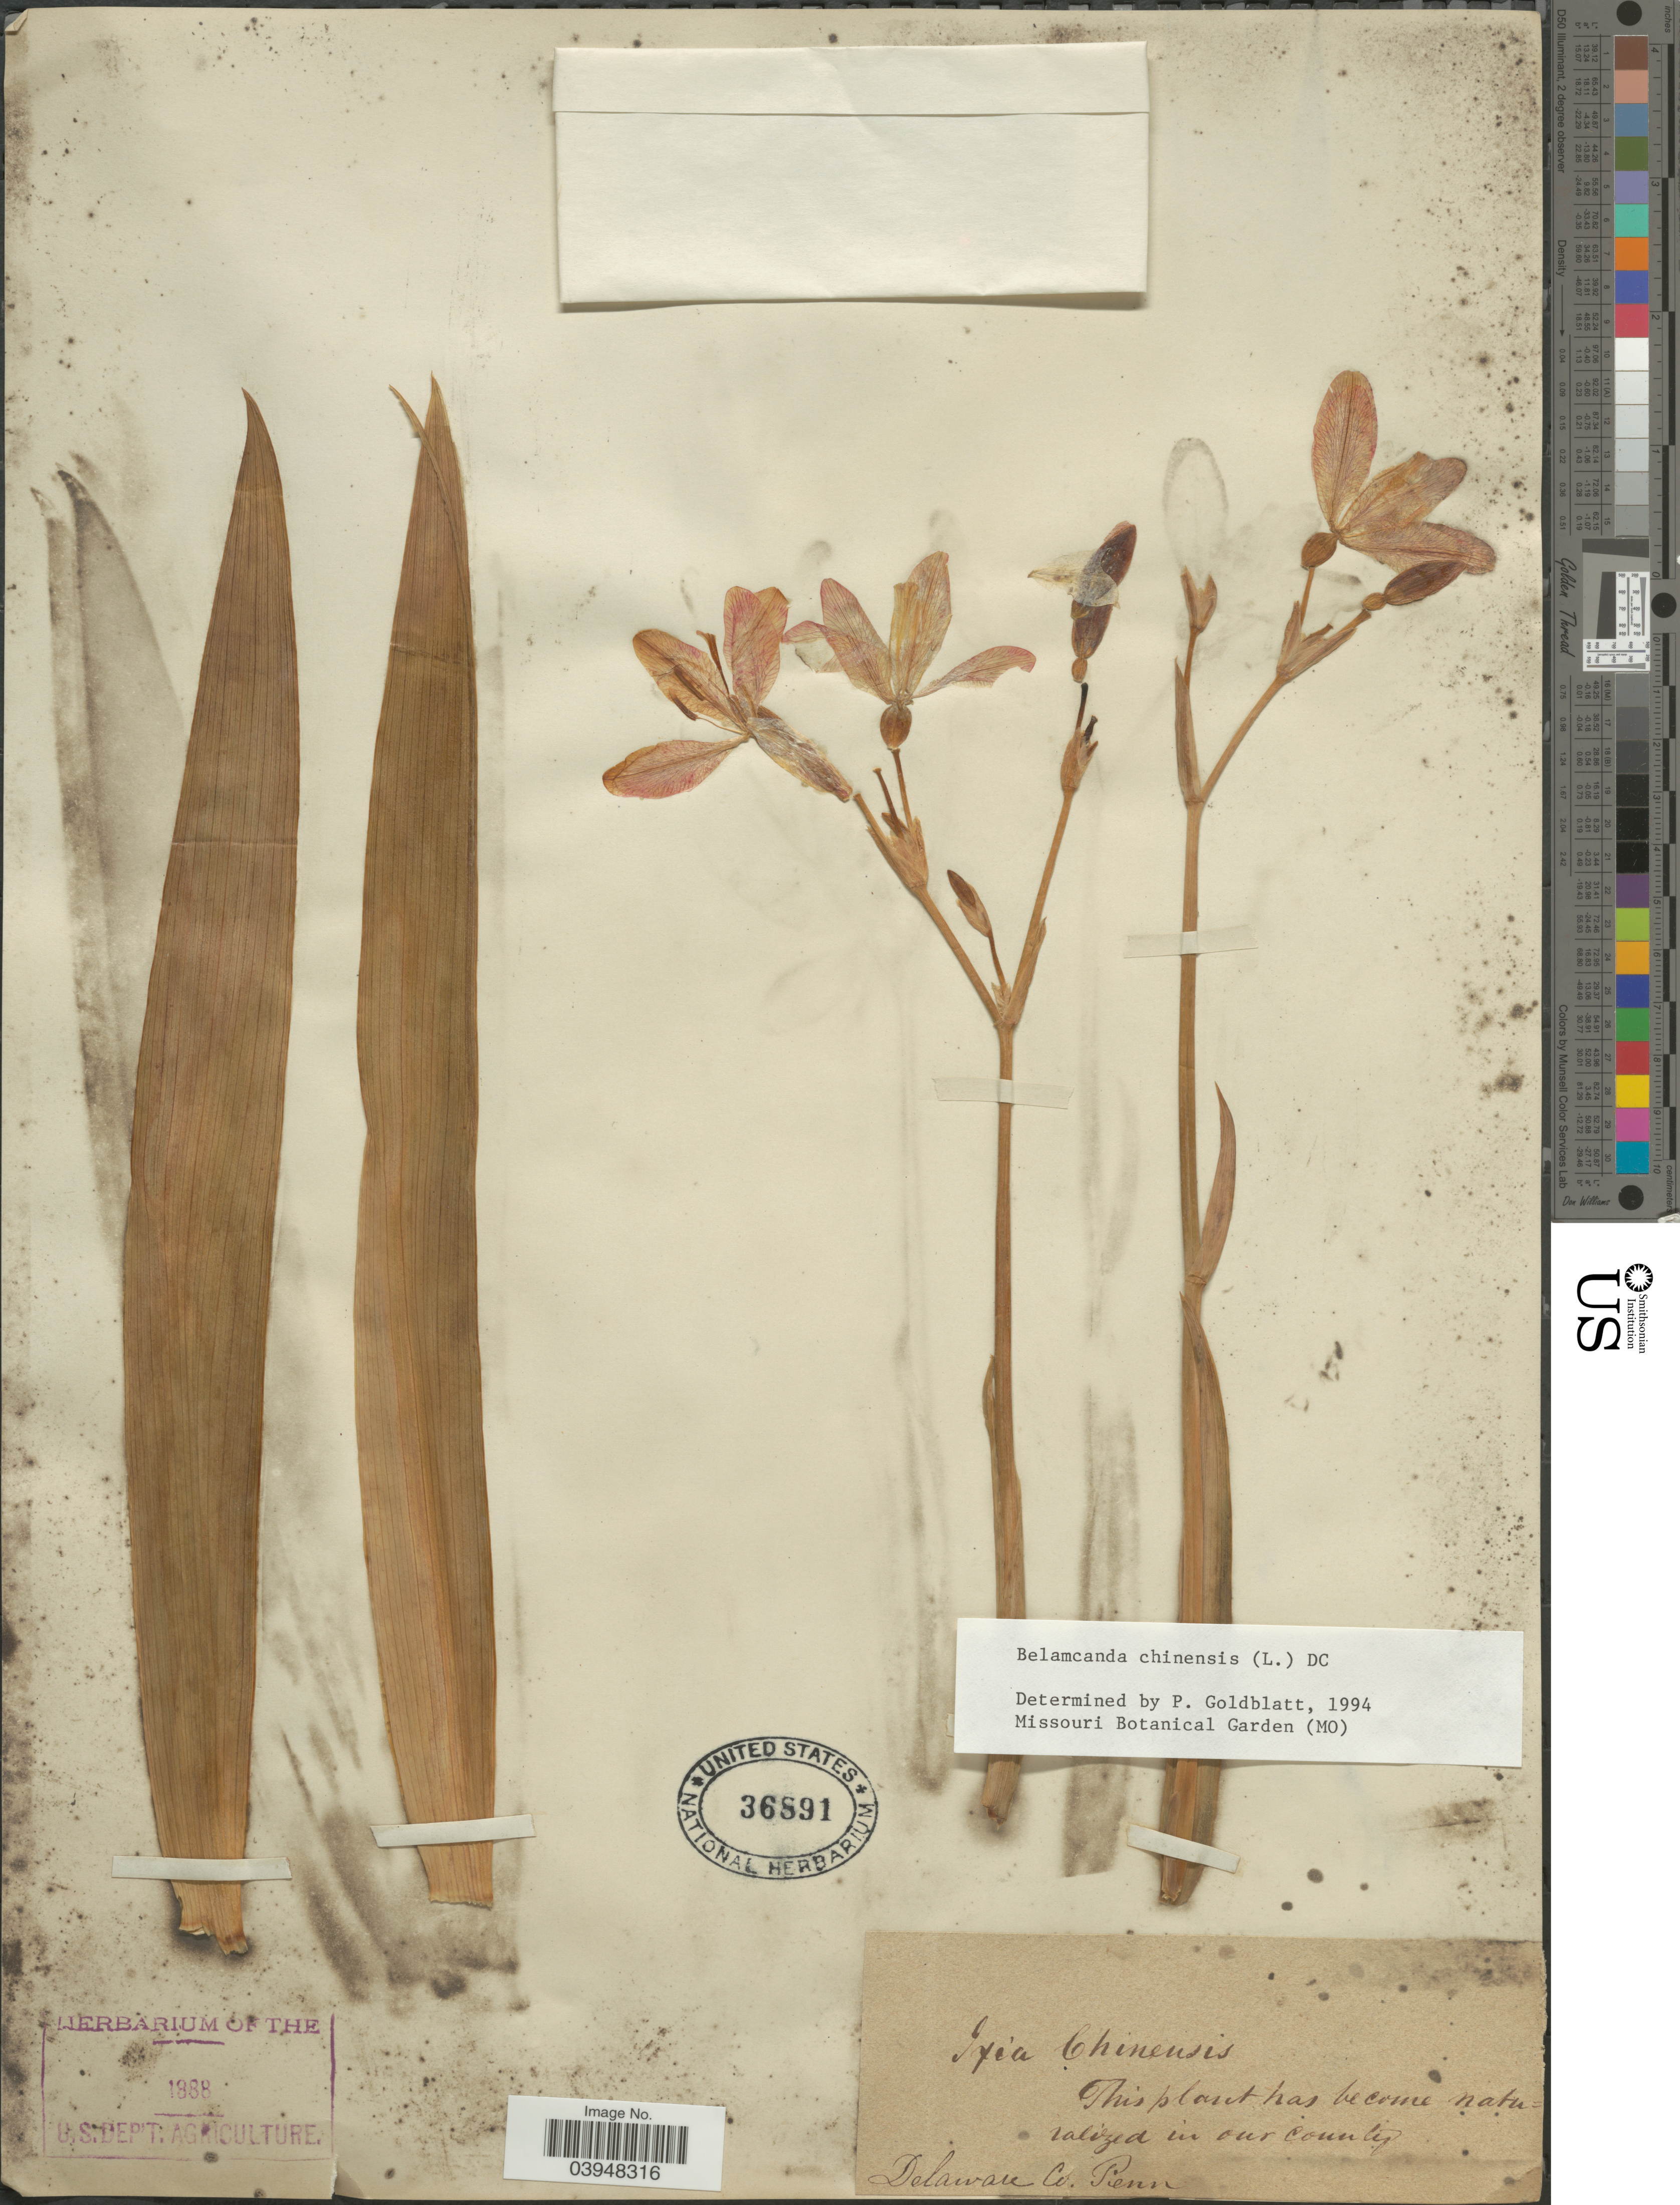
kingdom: Plantae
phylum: Tracheophyta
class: Liliopsida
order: Asparagales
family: Iridaceae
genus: Iris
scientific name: Iris domestica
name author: (L.) Goldblatt & Mabb.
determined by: Strong, Mark T., (BOT), Smithsonian Institution - National Museum of Natural History (UNITED STATES)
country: United States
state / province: Pennsylvania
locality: Delaware Co.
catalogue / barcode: US 36891